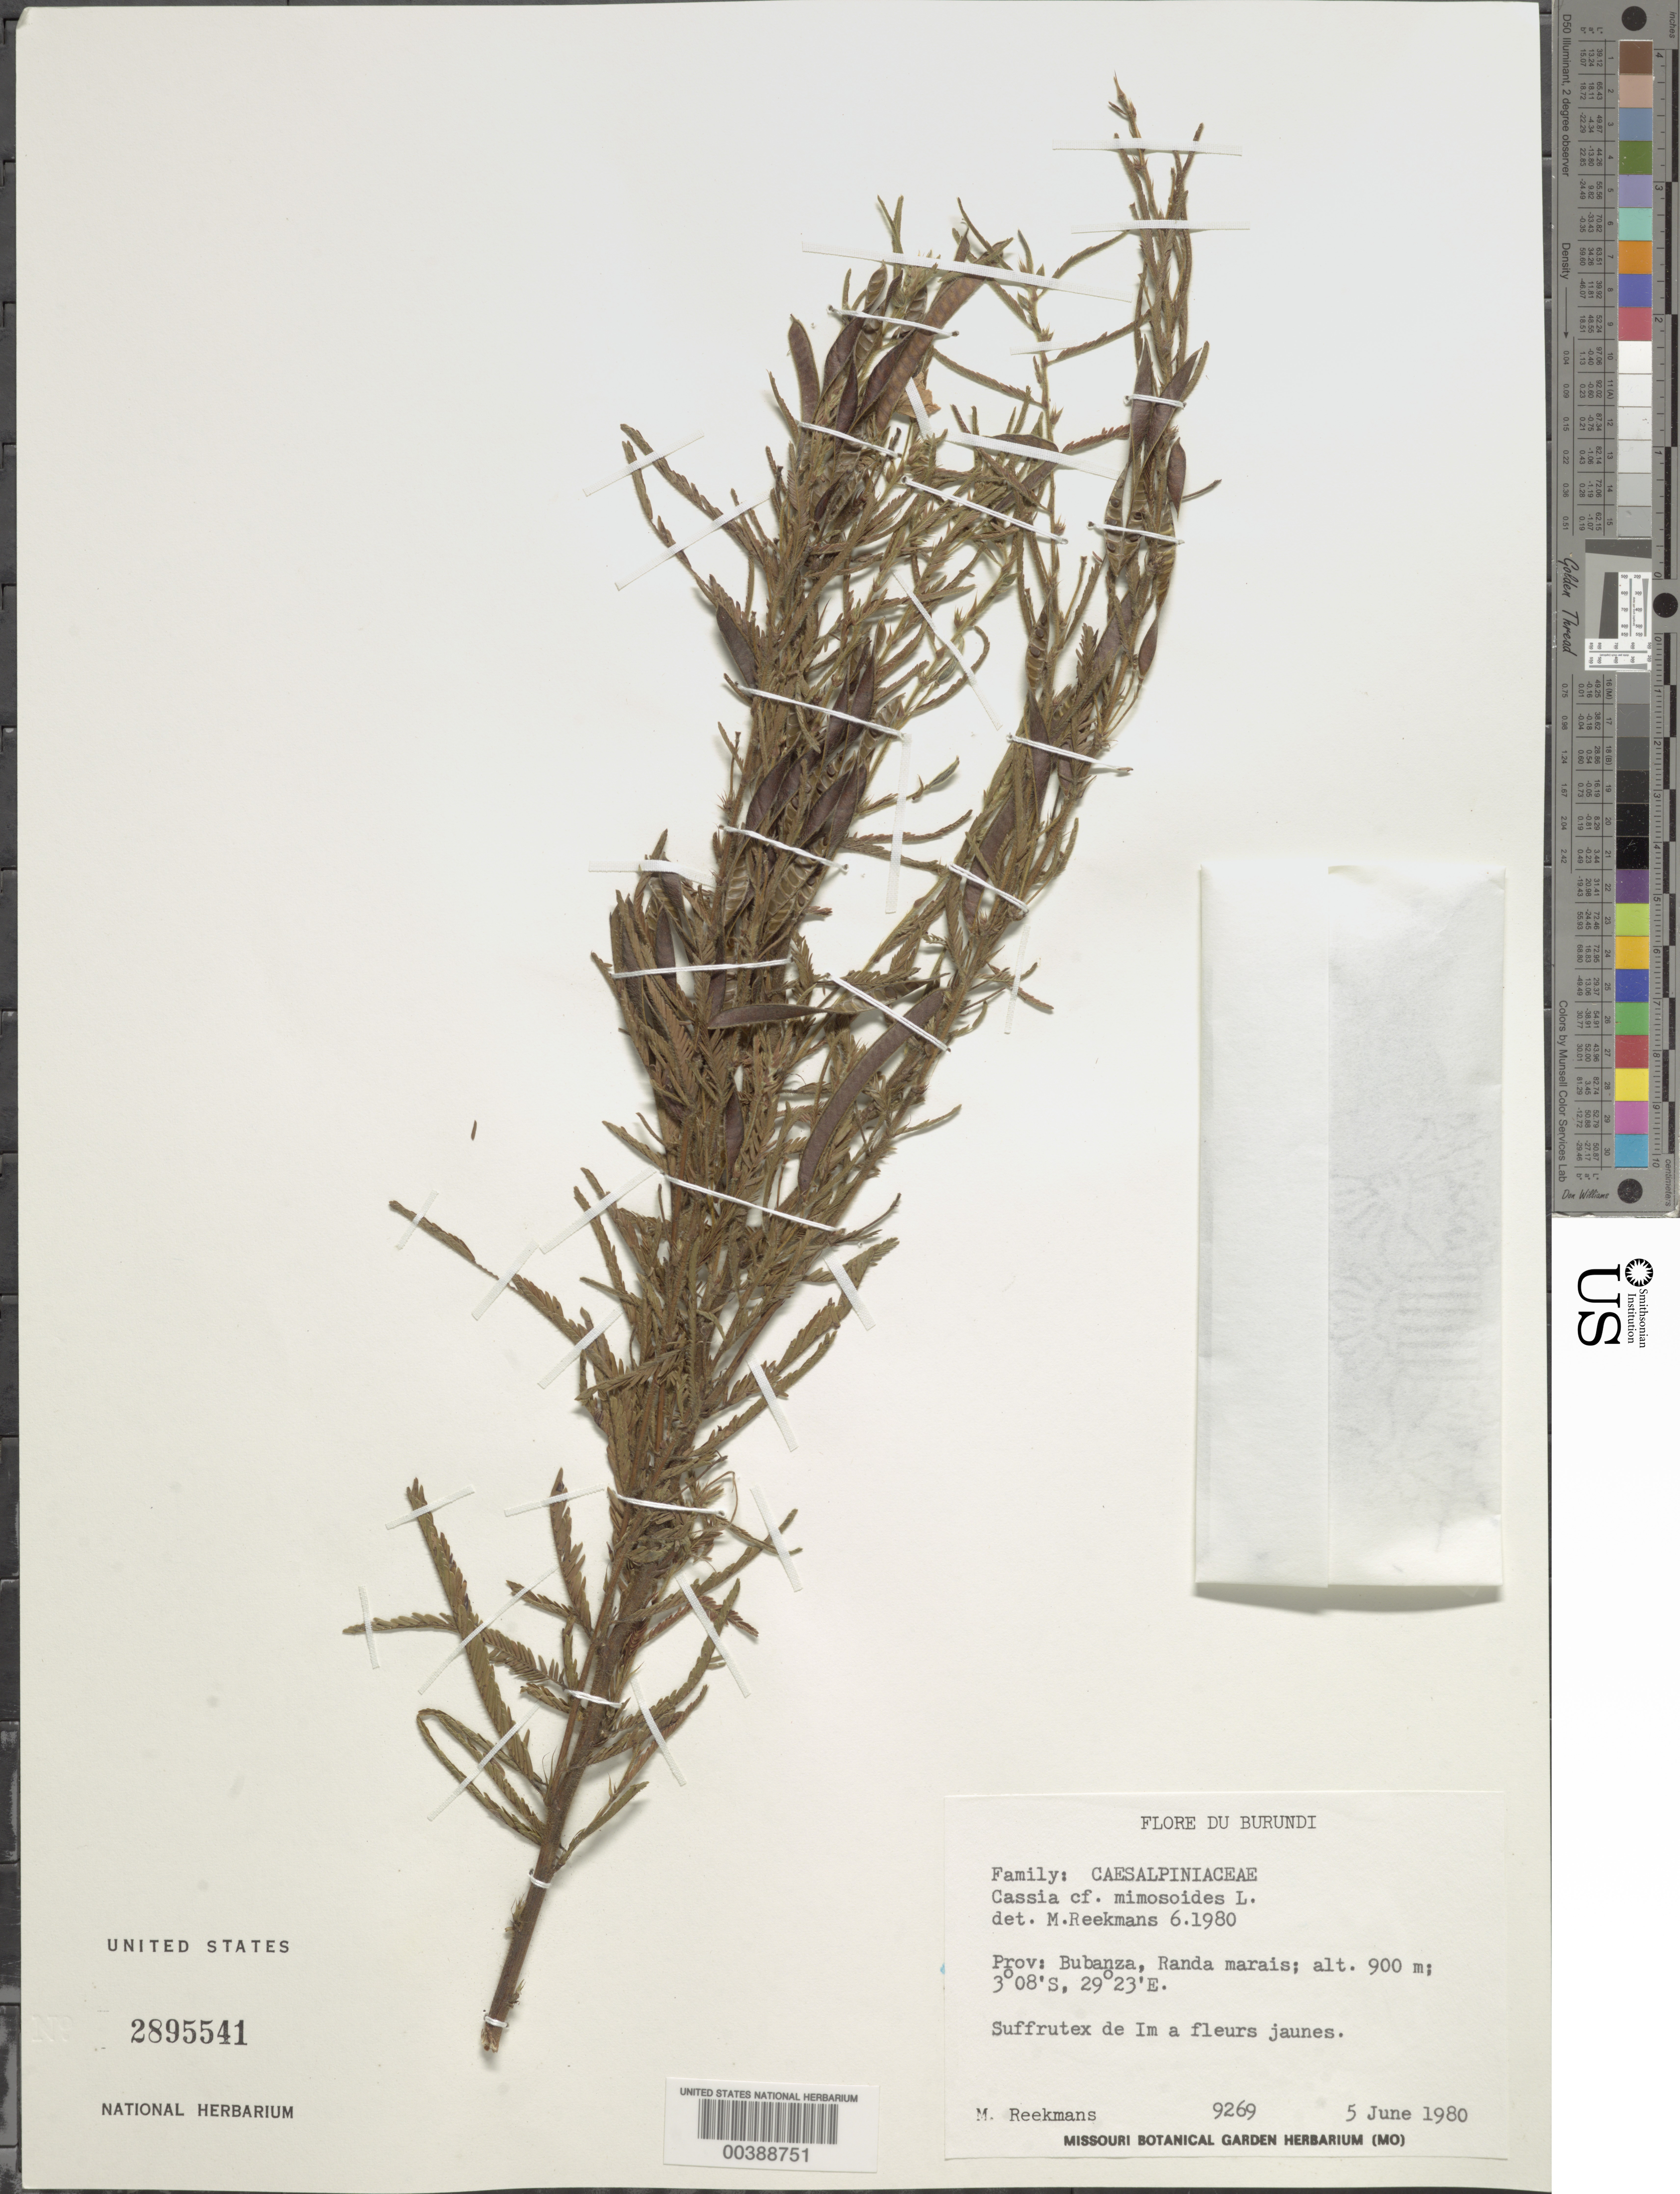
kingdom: Plantae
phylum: Tracheophyta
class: Magnoliopsida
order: Fabales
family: Fabaceae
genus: Chamaecrista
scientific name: Chamaecrista mimosoides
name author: (L.) Greene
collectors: M. Reekmans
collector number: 9269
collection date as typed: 05 Jun 1980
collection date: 1980-06-05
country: Burundi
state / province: Bubanza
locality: Randa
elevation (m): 900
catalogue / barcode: US 2895541